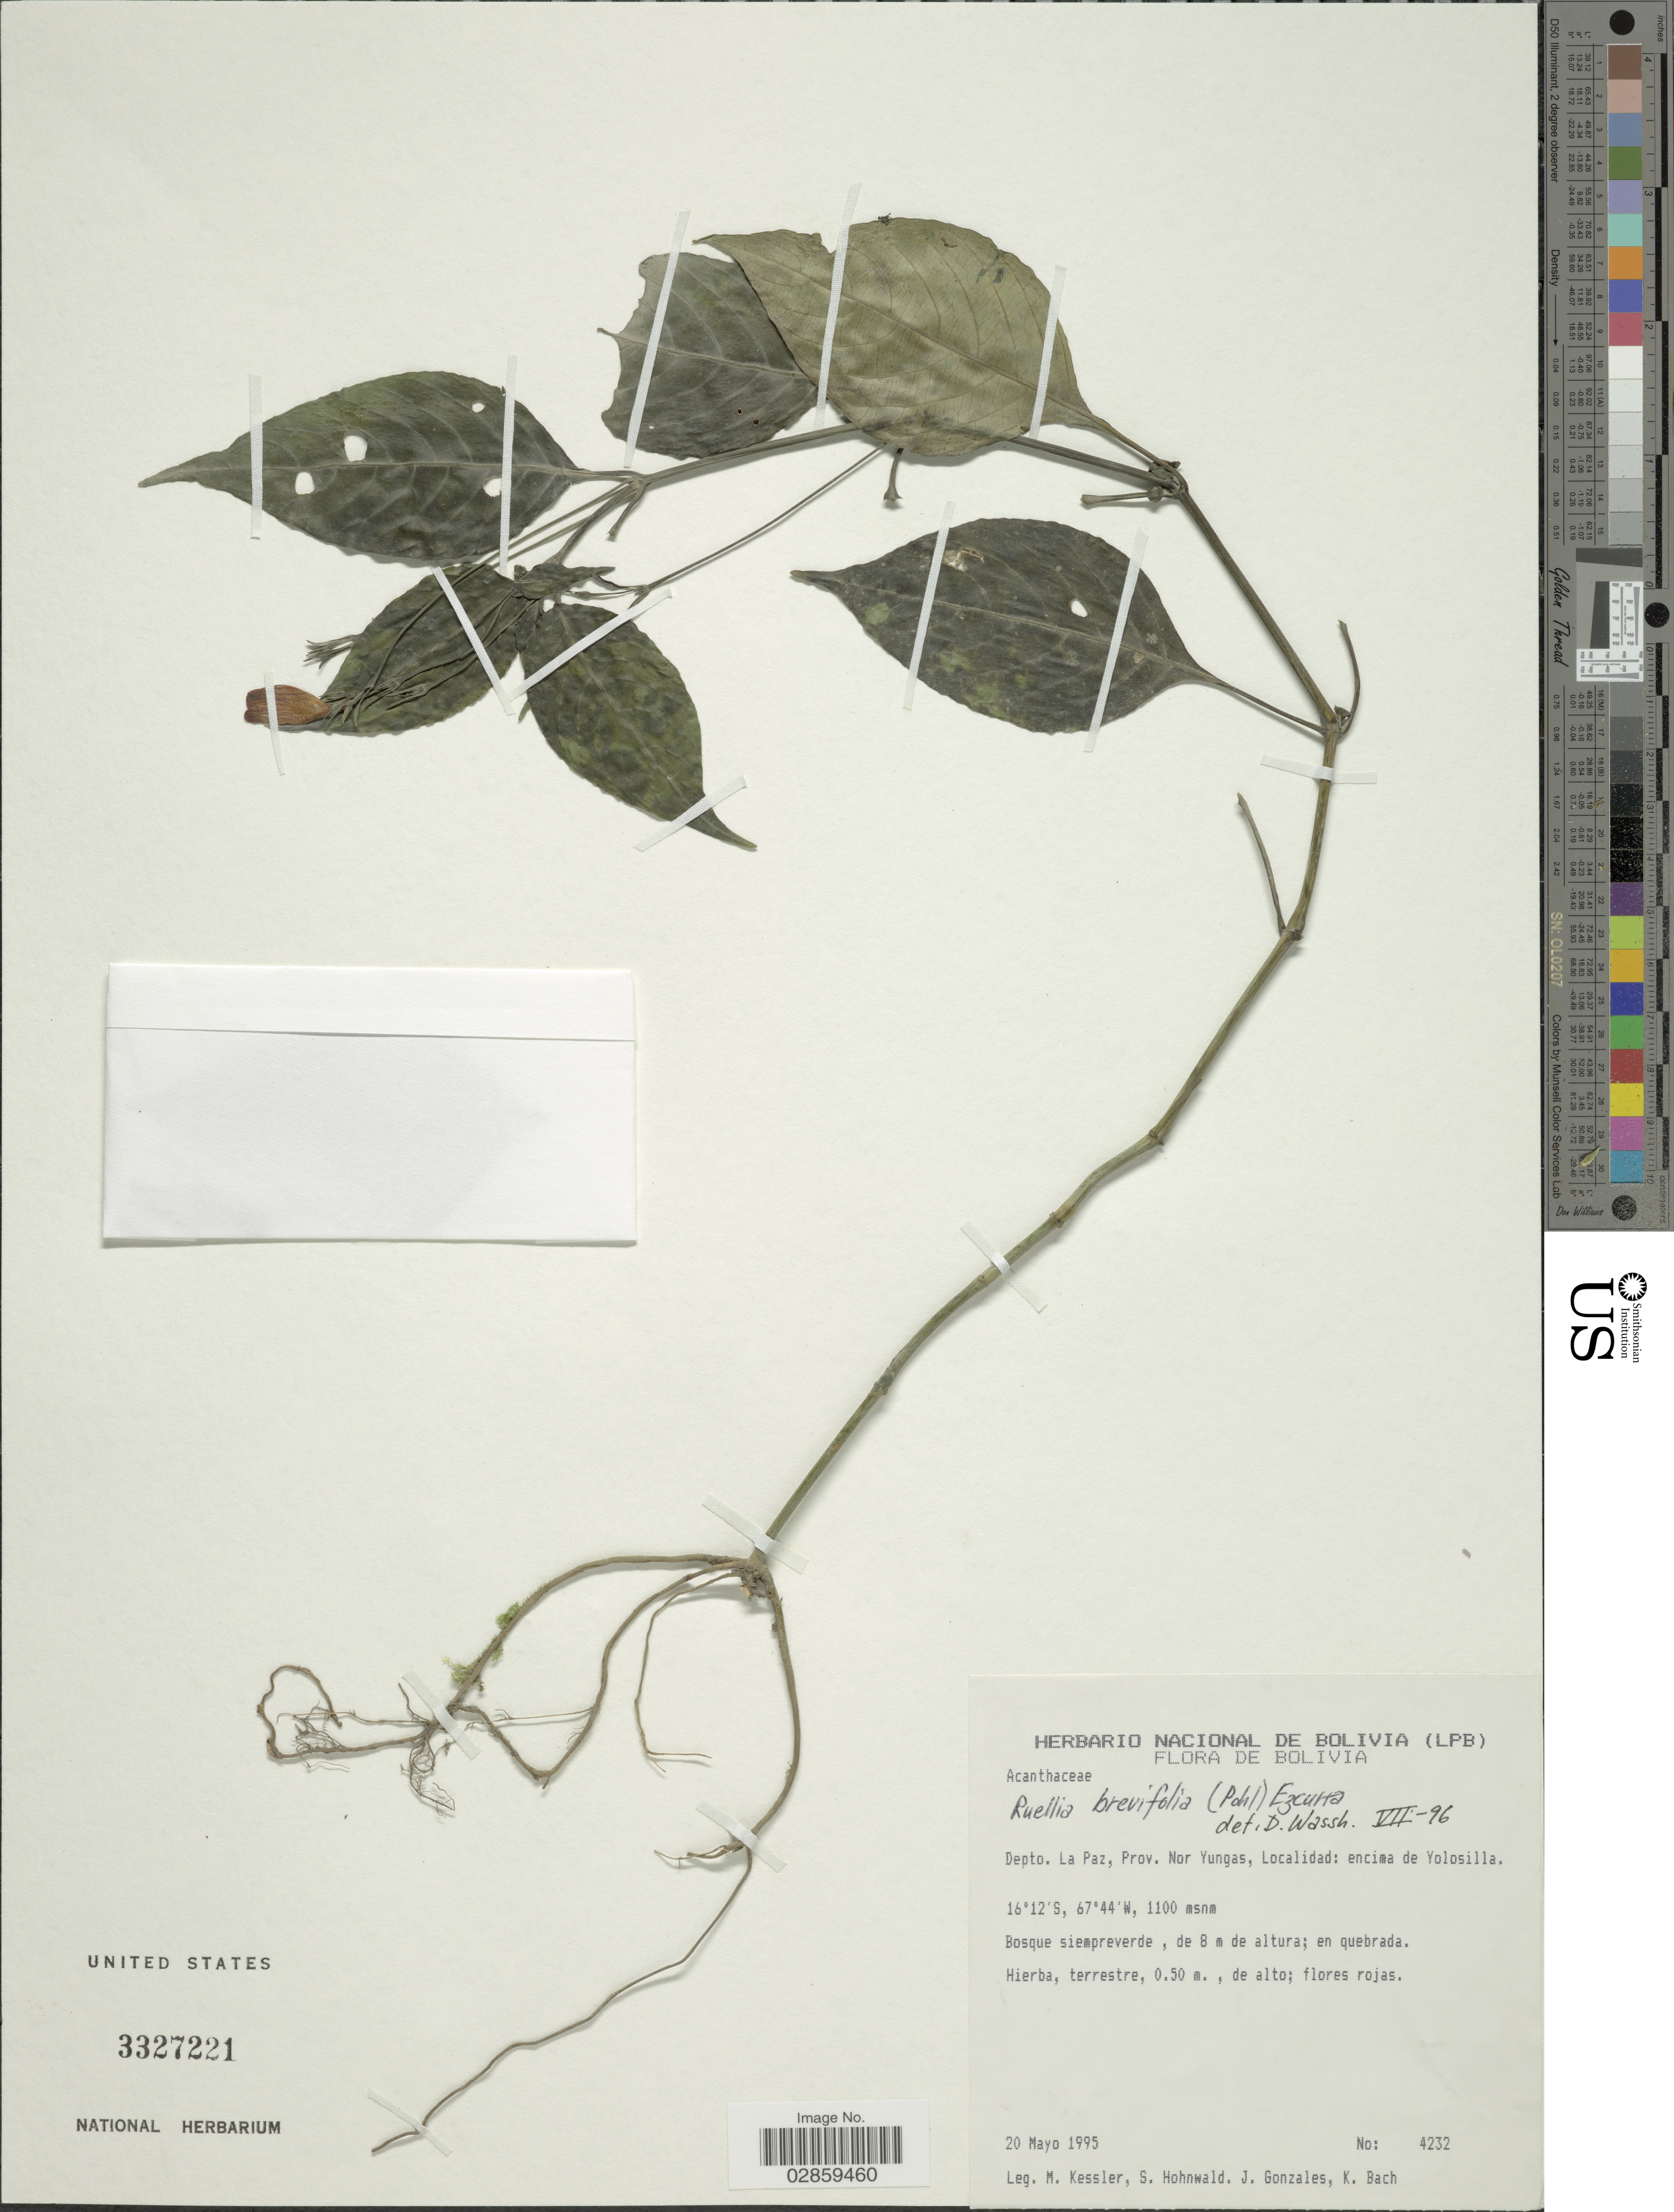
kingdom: Plantae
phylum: Tracheophyta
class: Magnoliopsida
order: Lamiales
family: Acanthaceae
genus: Ruellia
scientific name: Ruellia brevifolia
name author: (Pohl) C. Ezcurra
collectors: M. Kessler, S. Hohnwald, J. Gonzales & K. Bach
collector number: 4232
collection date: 1995-05-20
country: Bolivia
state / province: La Paz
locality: Depto. La Paz, Prov. Nor Yungas, encima de Yolosilla.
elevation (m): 1100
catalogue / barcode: US 3327221